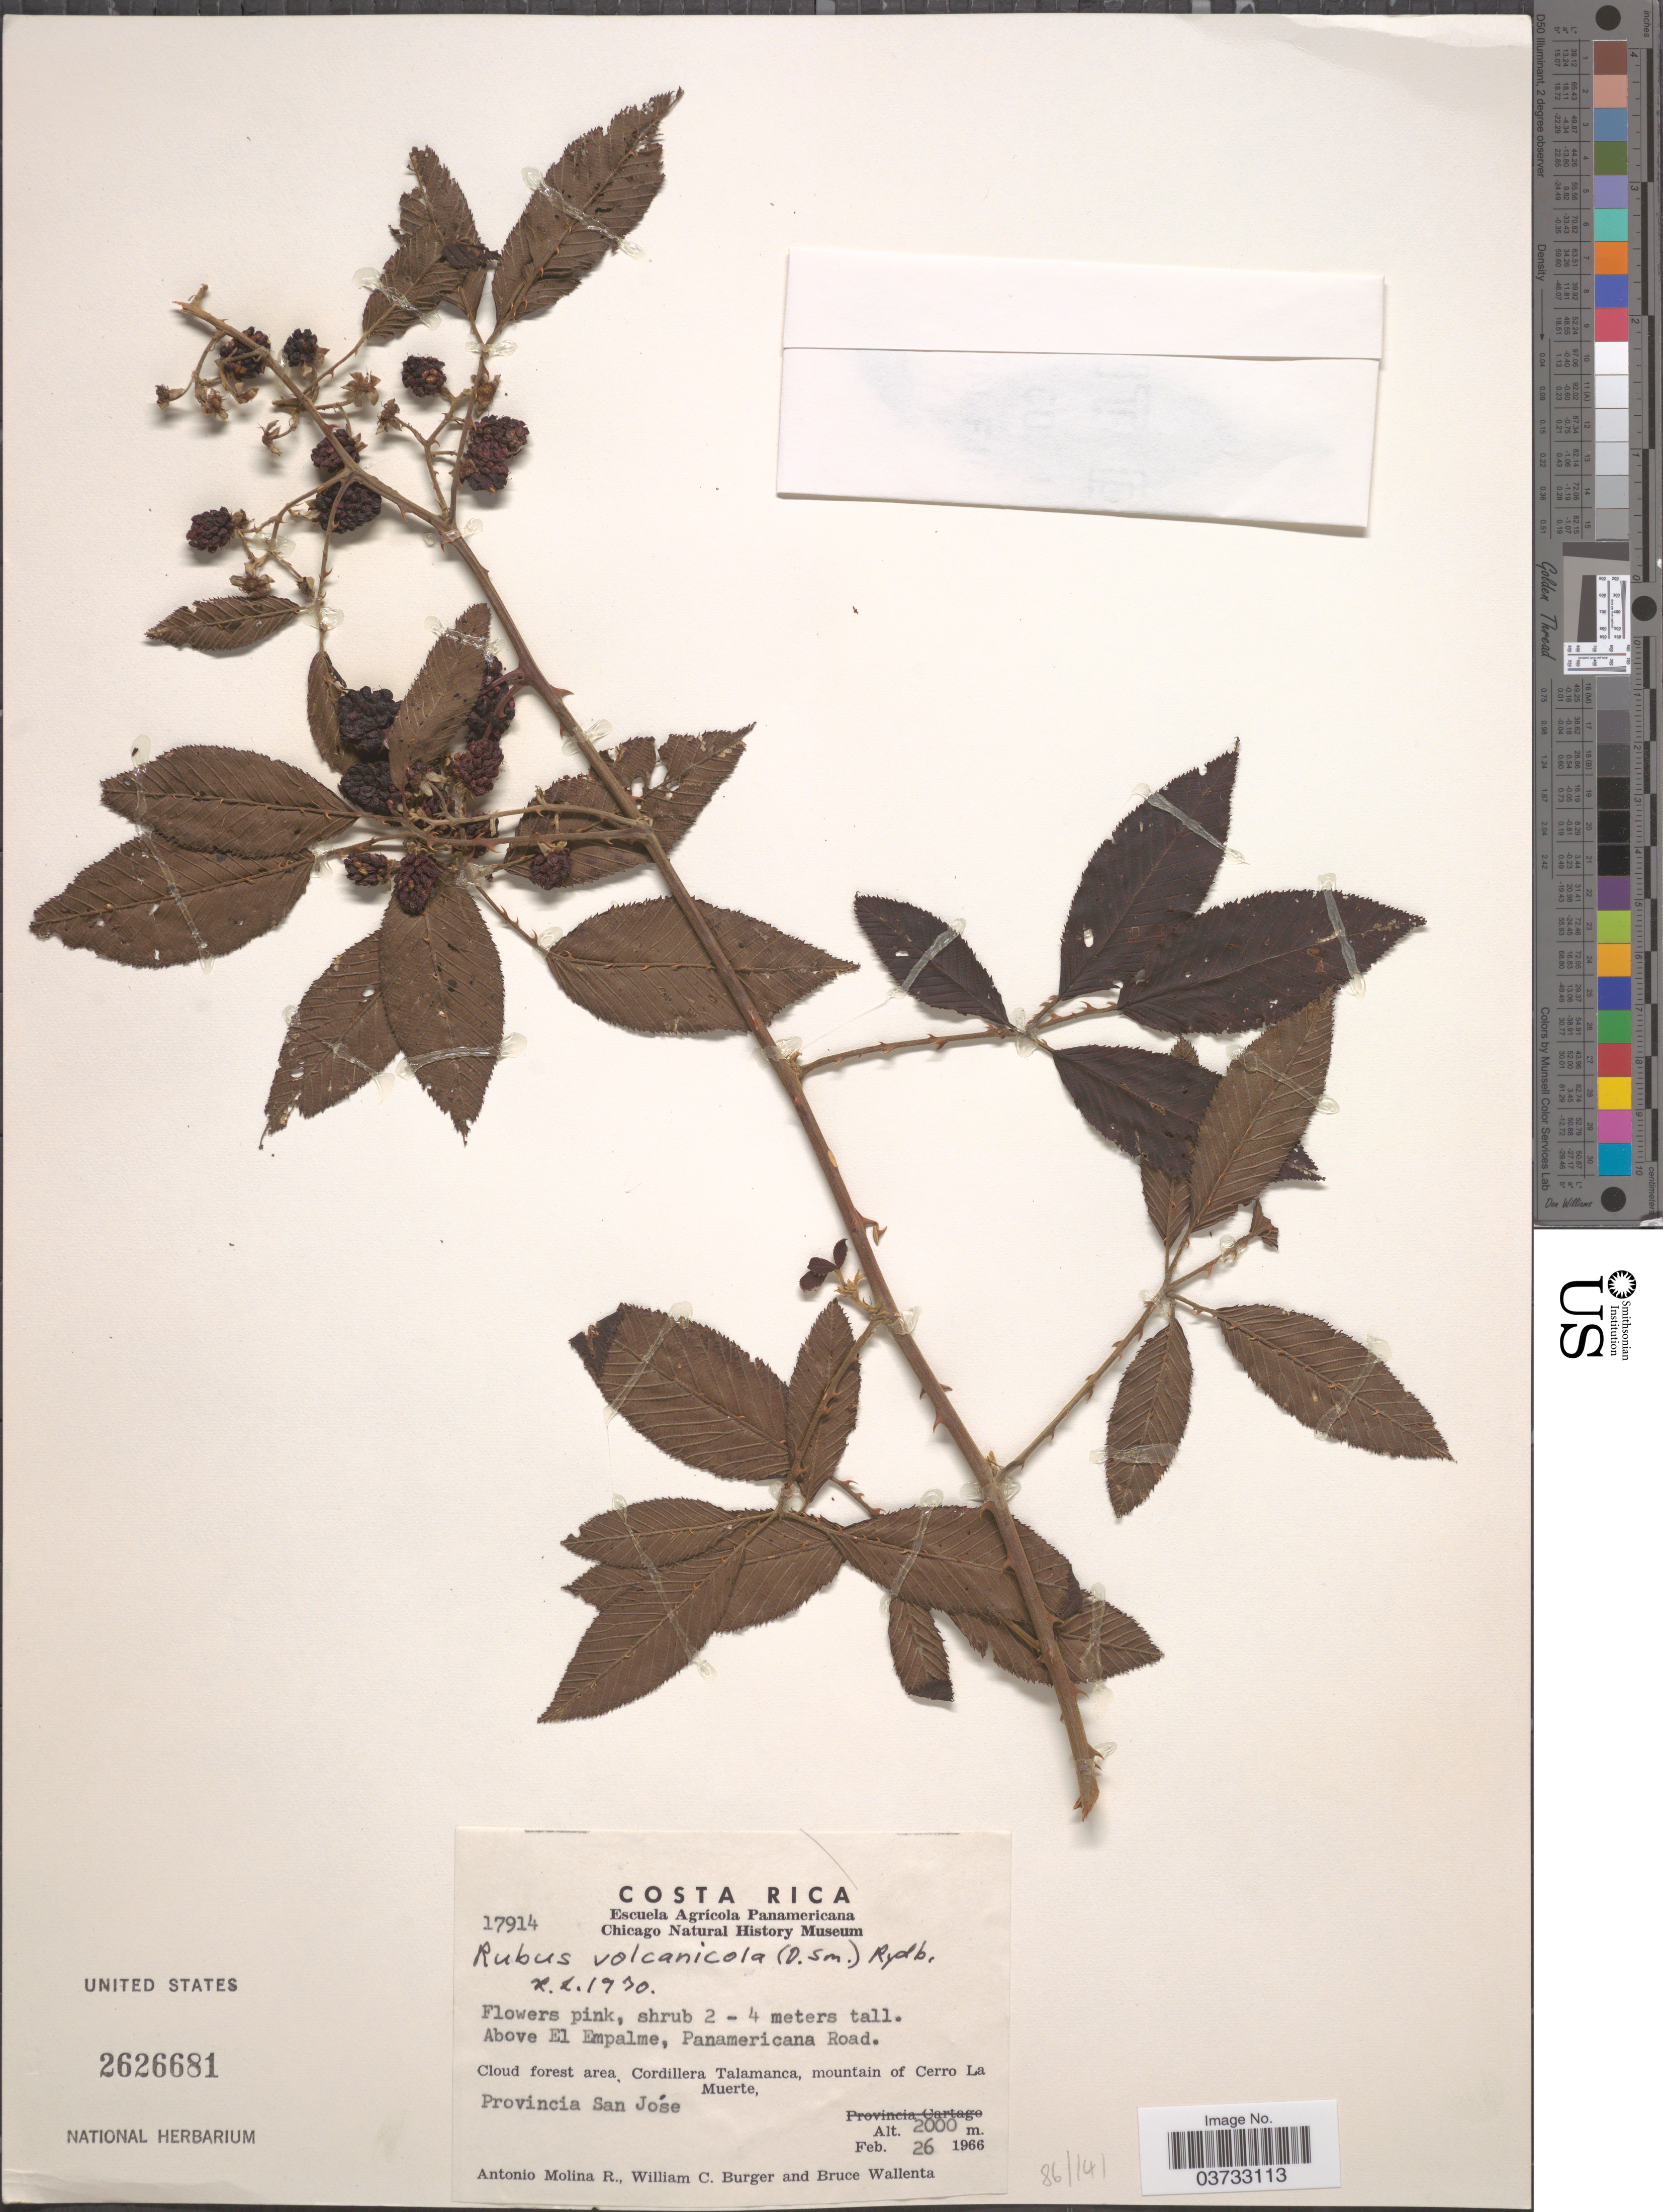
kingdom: Plantae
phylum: Tracheophyta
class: Magnoliopsida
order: Rosales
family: Rosaceae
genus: Rubus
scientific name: Rubus vulcanicola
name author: (Donn. Sm.) Rydb.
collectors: A. Molina R., W. Burger & B. Wallenta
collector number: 17914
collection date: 1966-02-26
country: Costa Rica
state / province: San José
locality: Above El Empalme, Panamericana Road. Cloud forest area Cordillera Talamanca, mountain of Cerro La Muerte.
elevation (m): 2000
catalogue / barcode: US 2626681